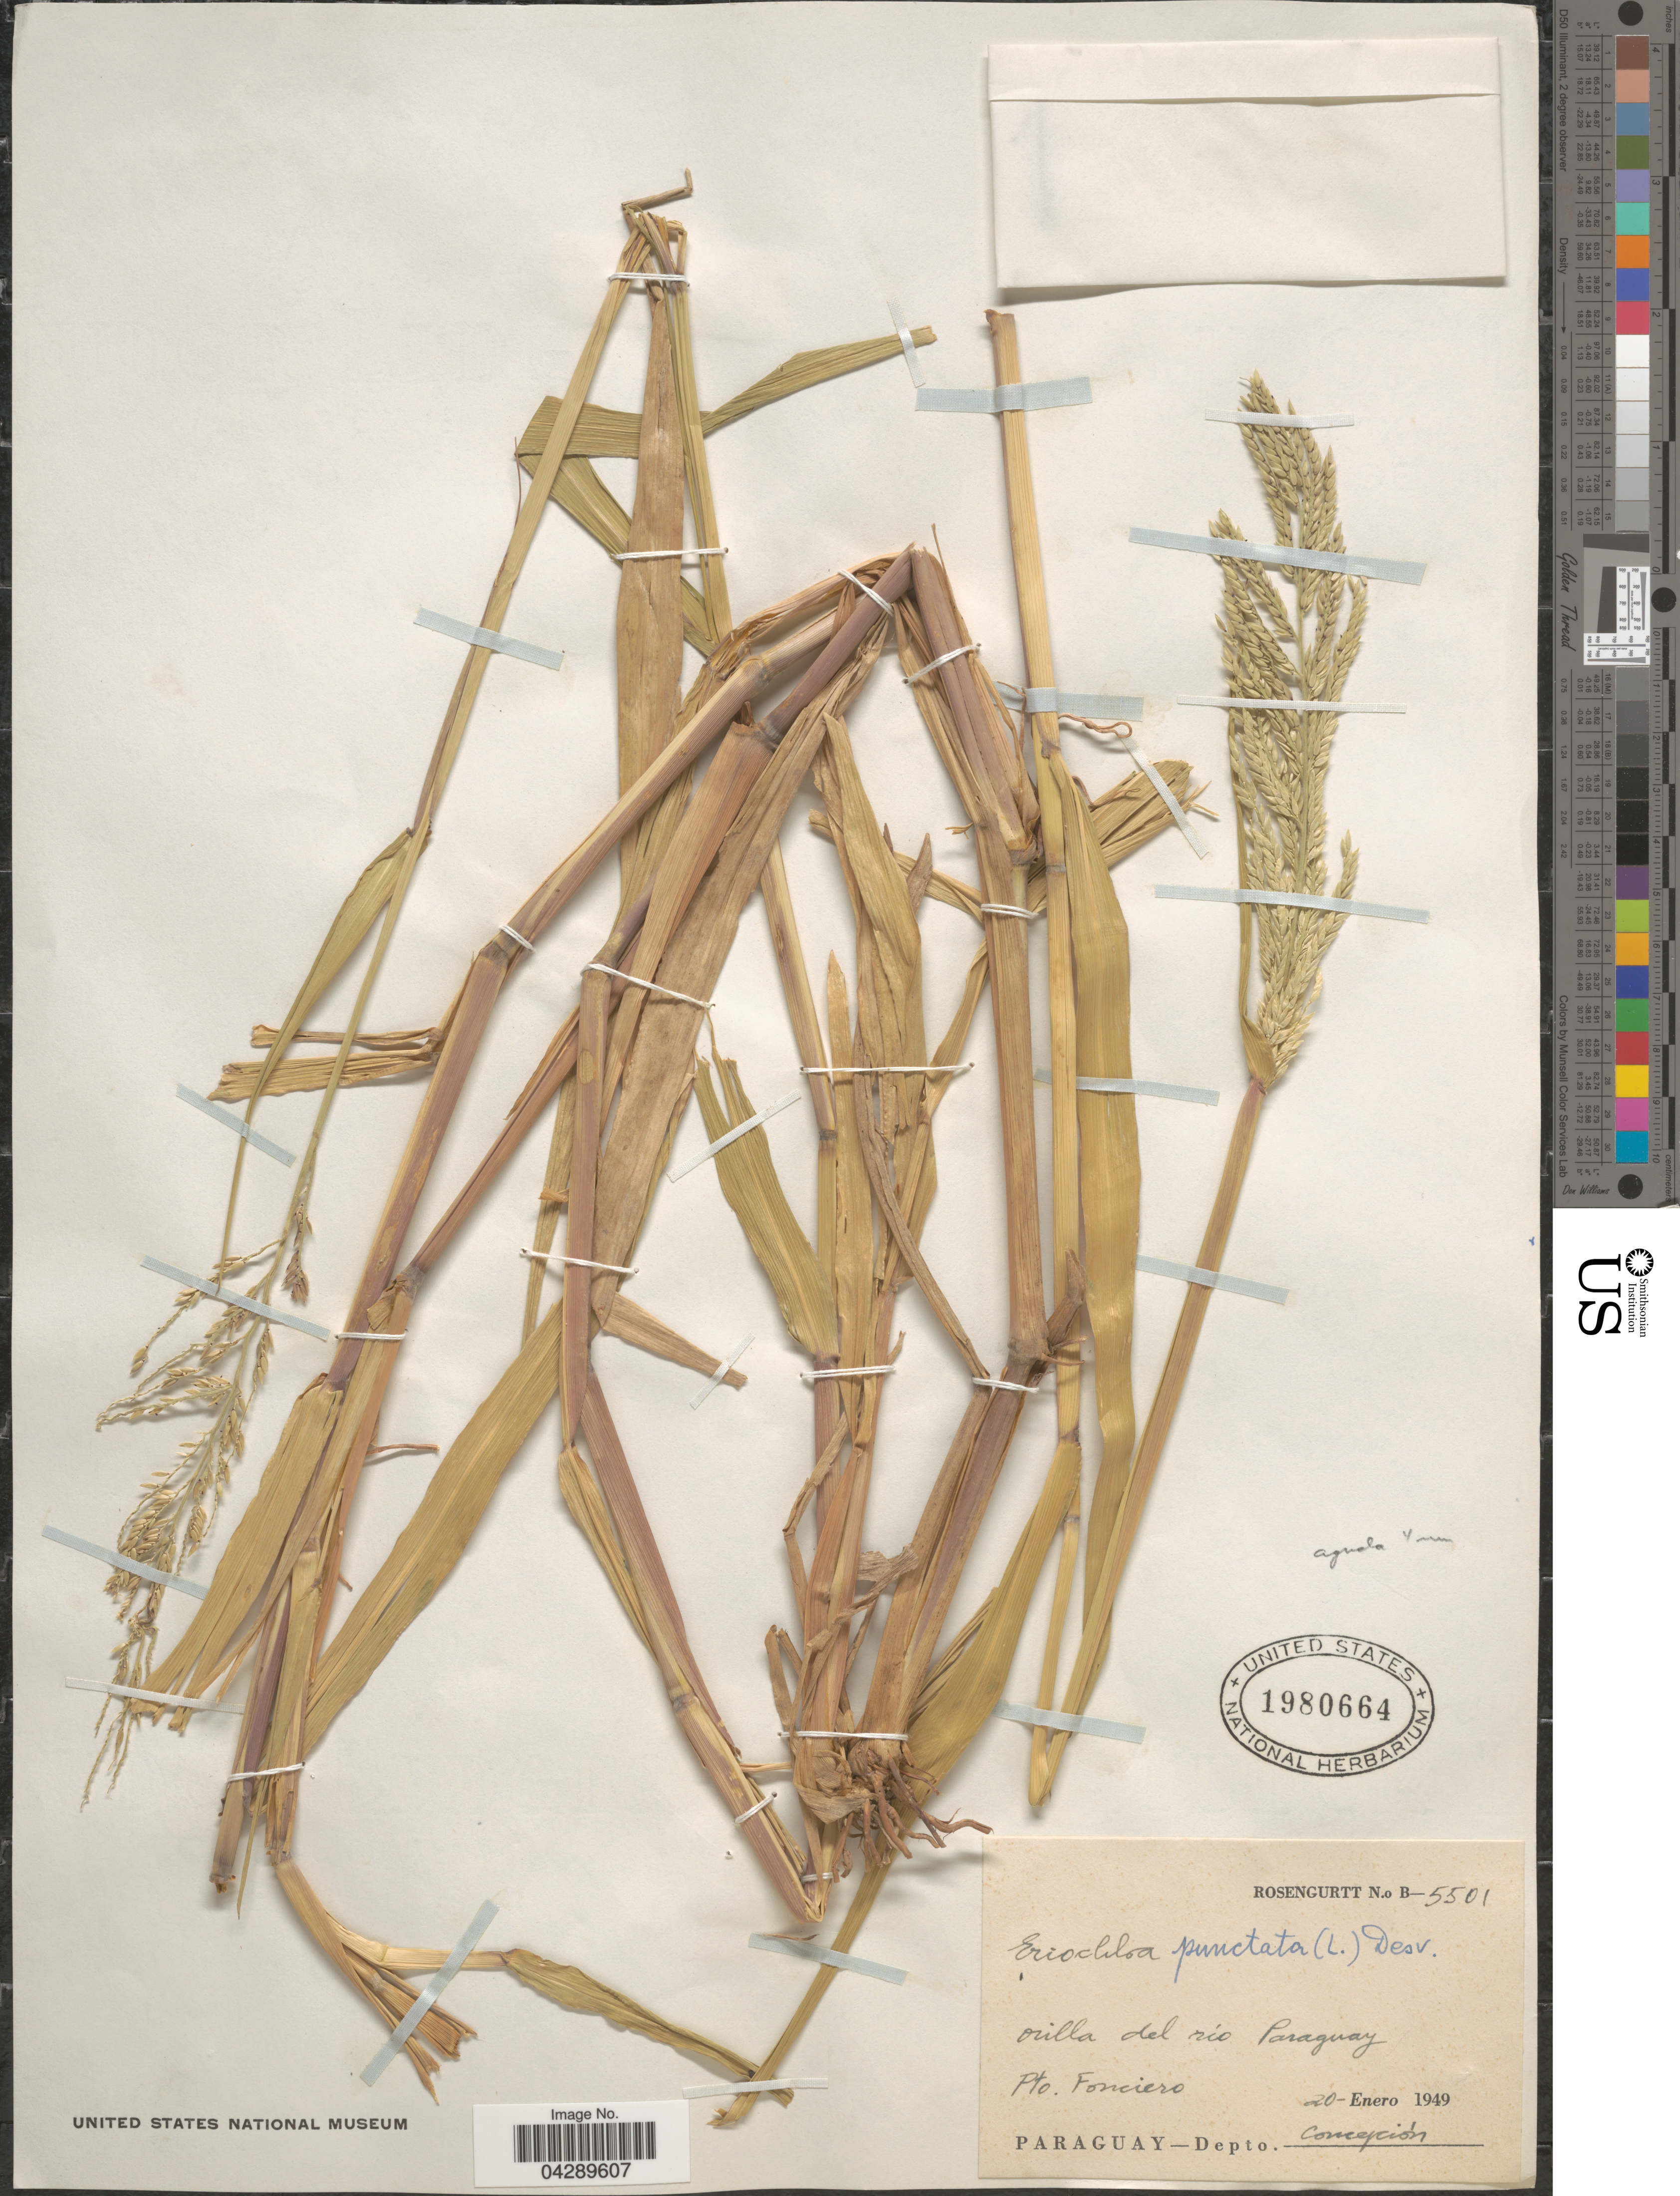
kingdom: Plantae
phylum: Tracheophyta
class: Liliopsida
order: Poales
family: Poaceae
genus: Eriochloa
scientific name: Eriochloa punctata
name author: (L.) Desv. ex Ham.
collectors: Rosengurtt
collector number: B-5501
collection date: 1949-01-20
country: Paraguay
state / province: Concepcion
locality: Orilla del río Paraguay. Pto. Fonciero. Depto. Concepción.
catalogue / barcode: US 1980664